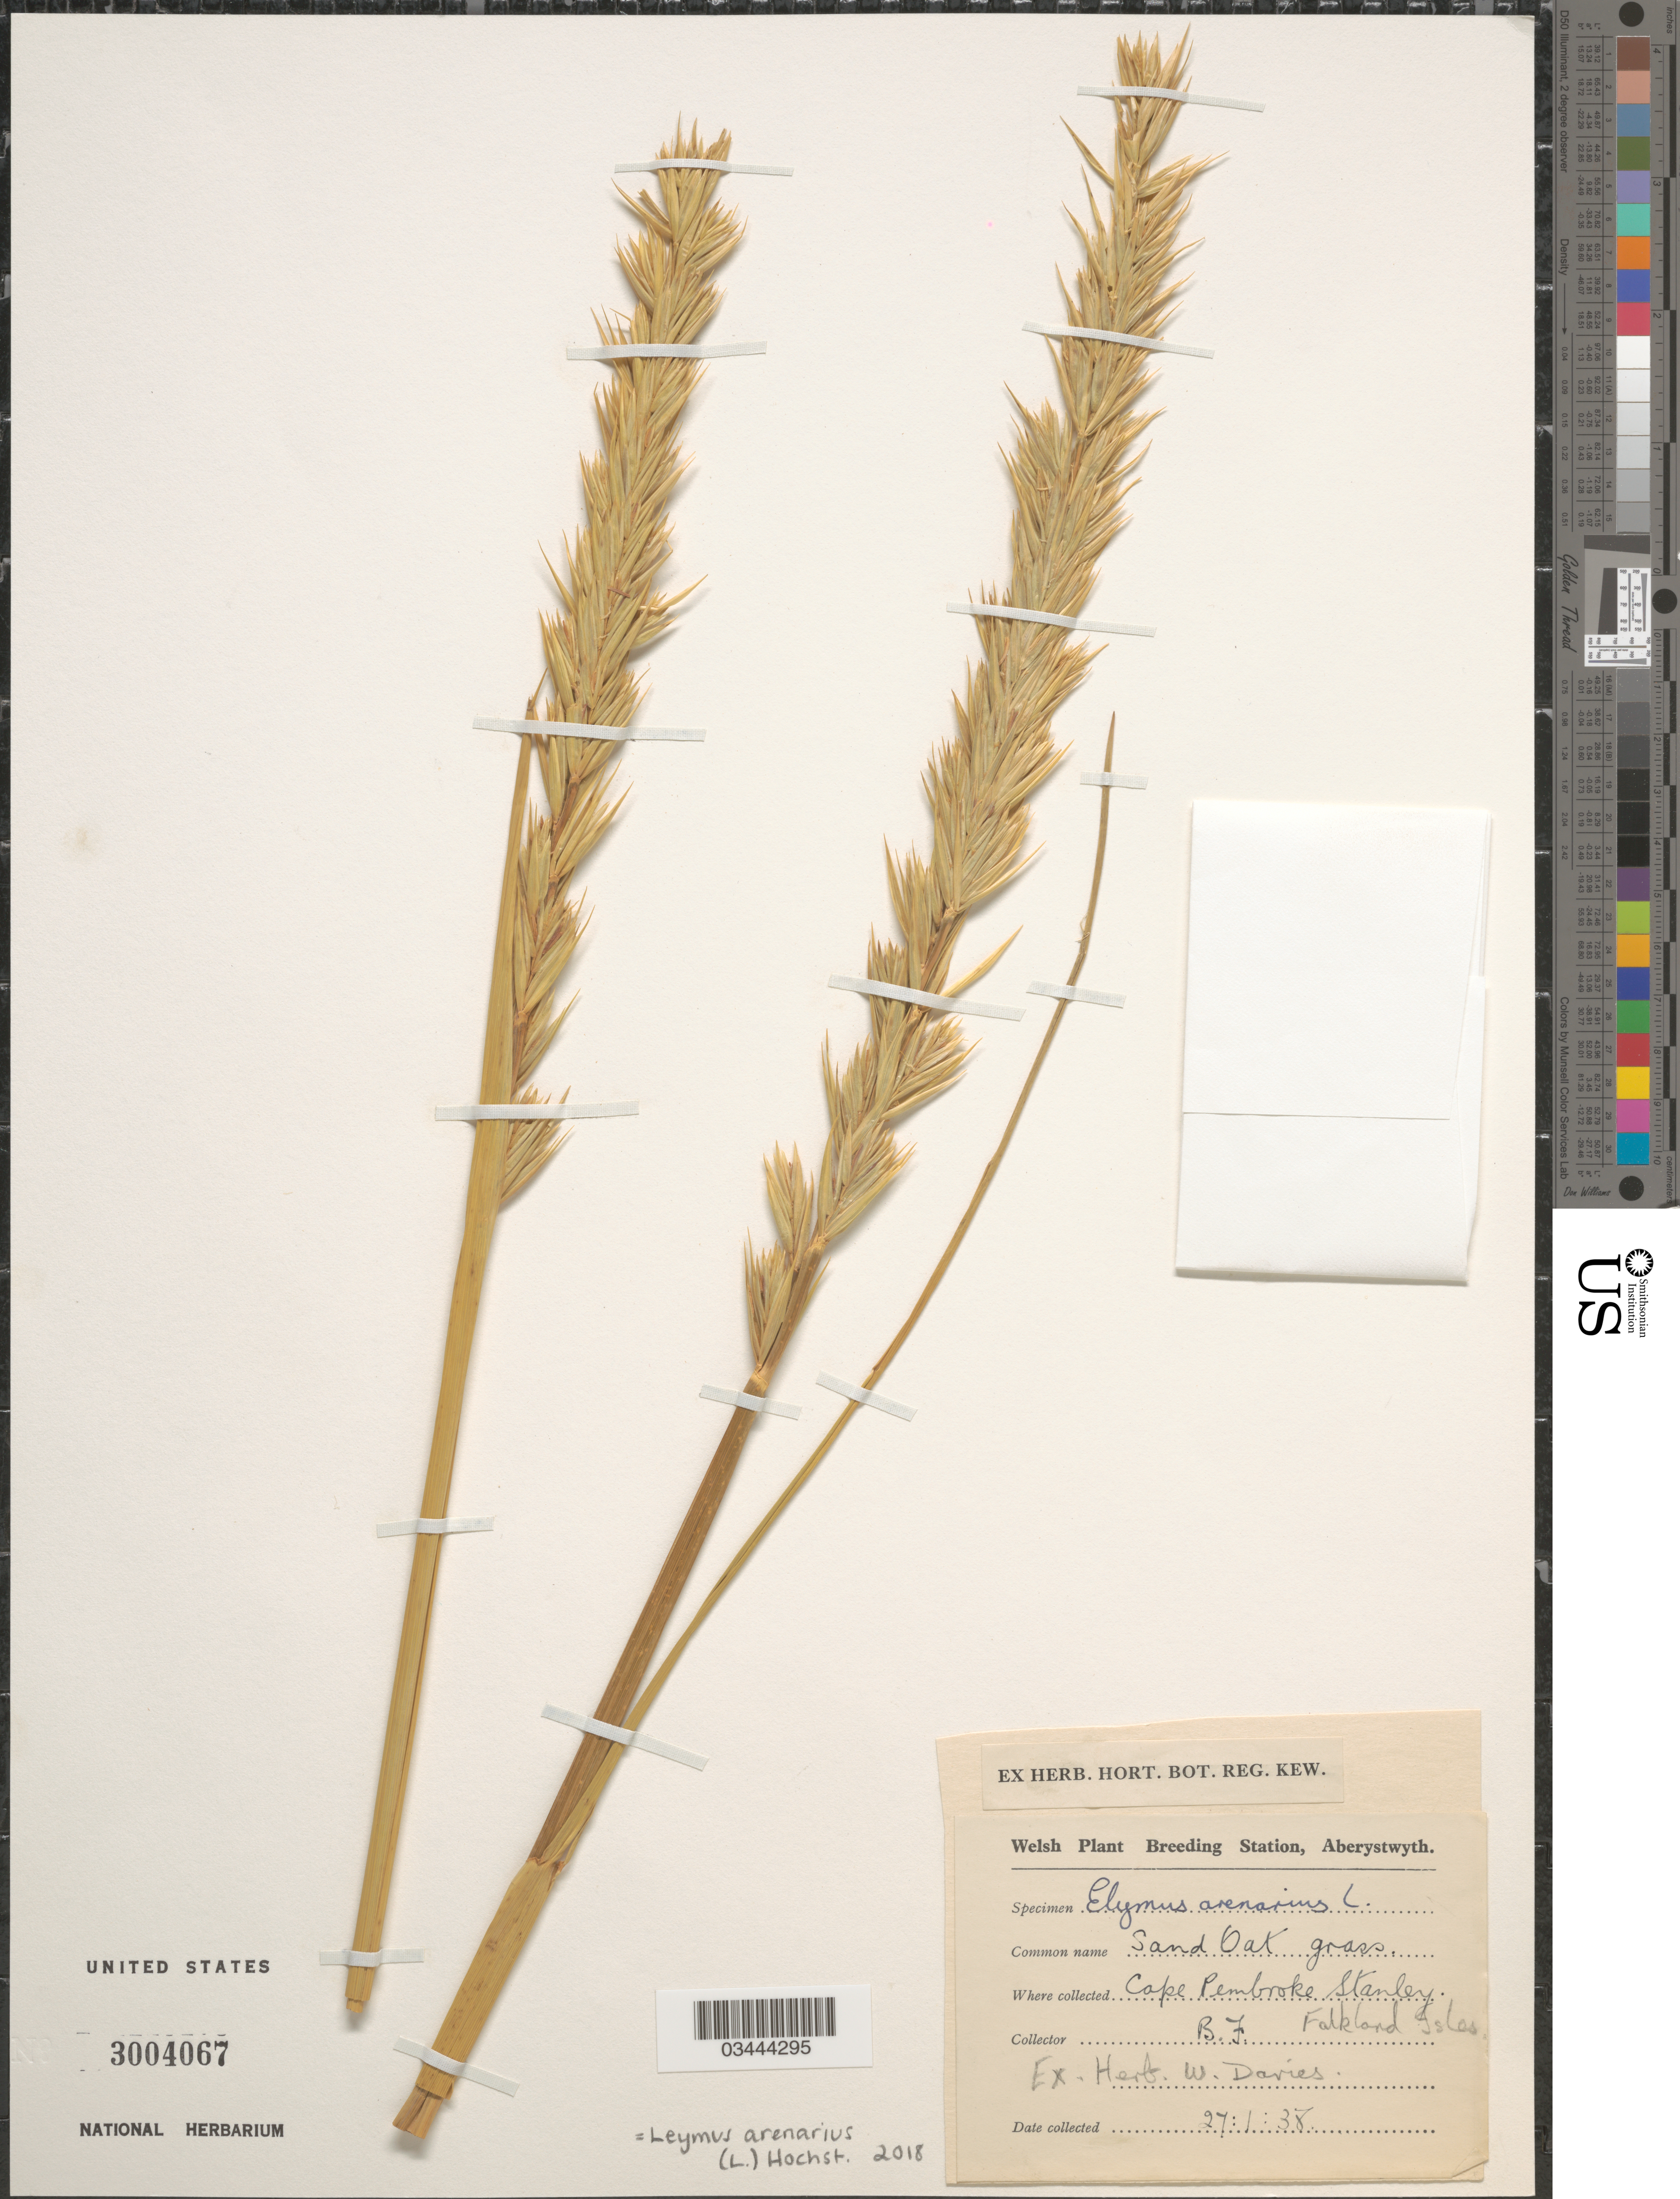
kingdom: Plantae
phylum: Tracheophyta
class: Liliopsida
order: Poales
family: Poaceae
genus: Leymus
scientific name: Leymus arenarius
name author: (L.) Hochst.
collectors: B. F.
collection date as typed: Transcribed d/m/y: 27/1/38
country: United Kingdom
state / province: Wales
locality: Cape Pembroke Stanley. Falkland Isles.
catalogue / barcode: US 3004067